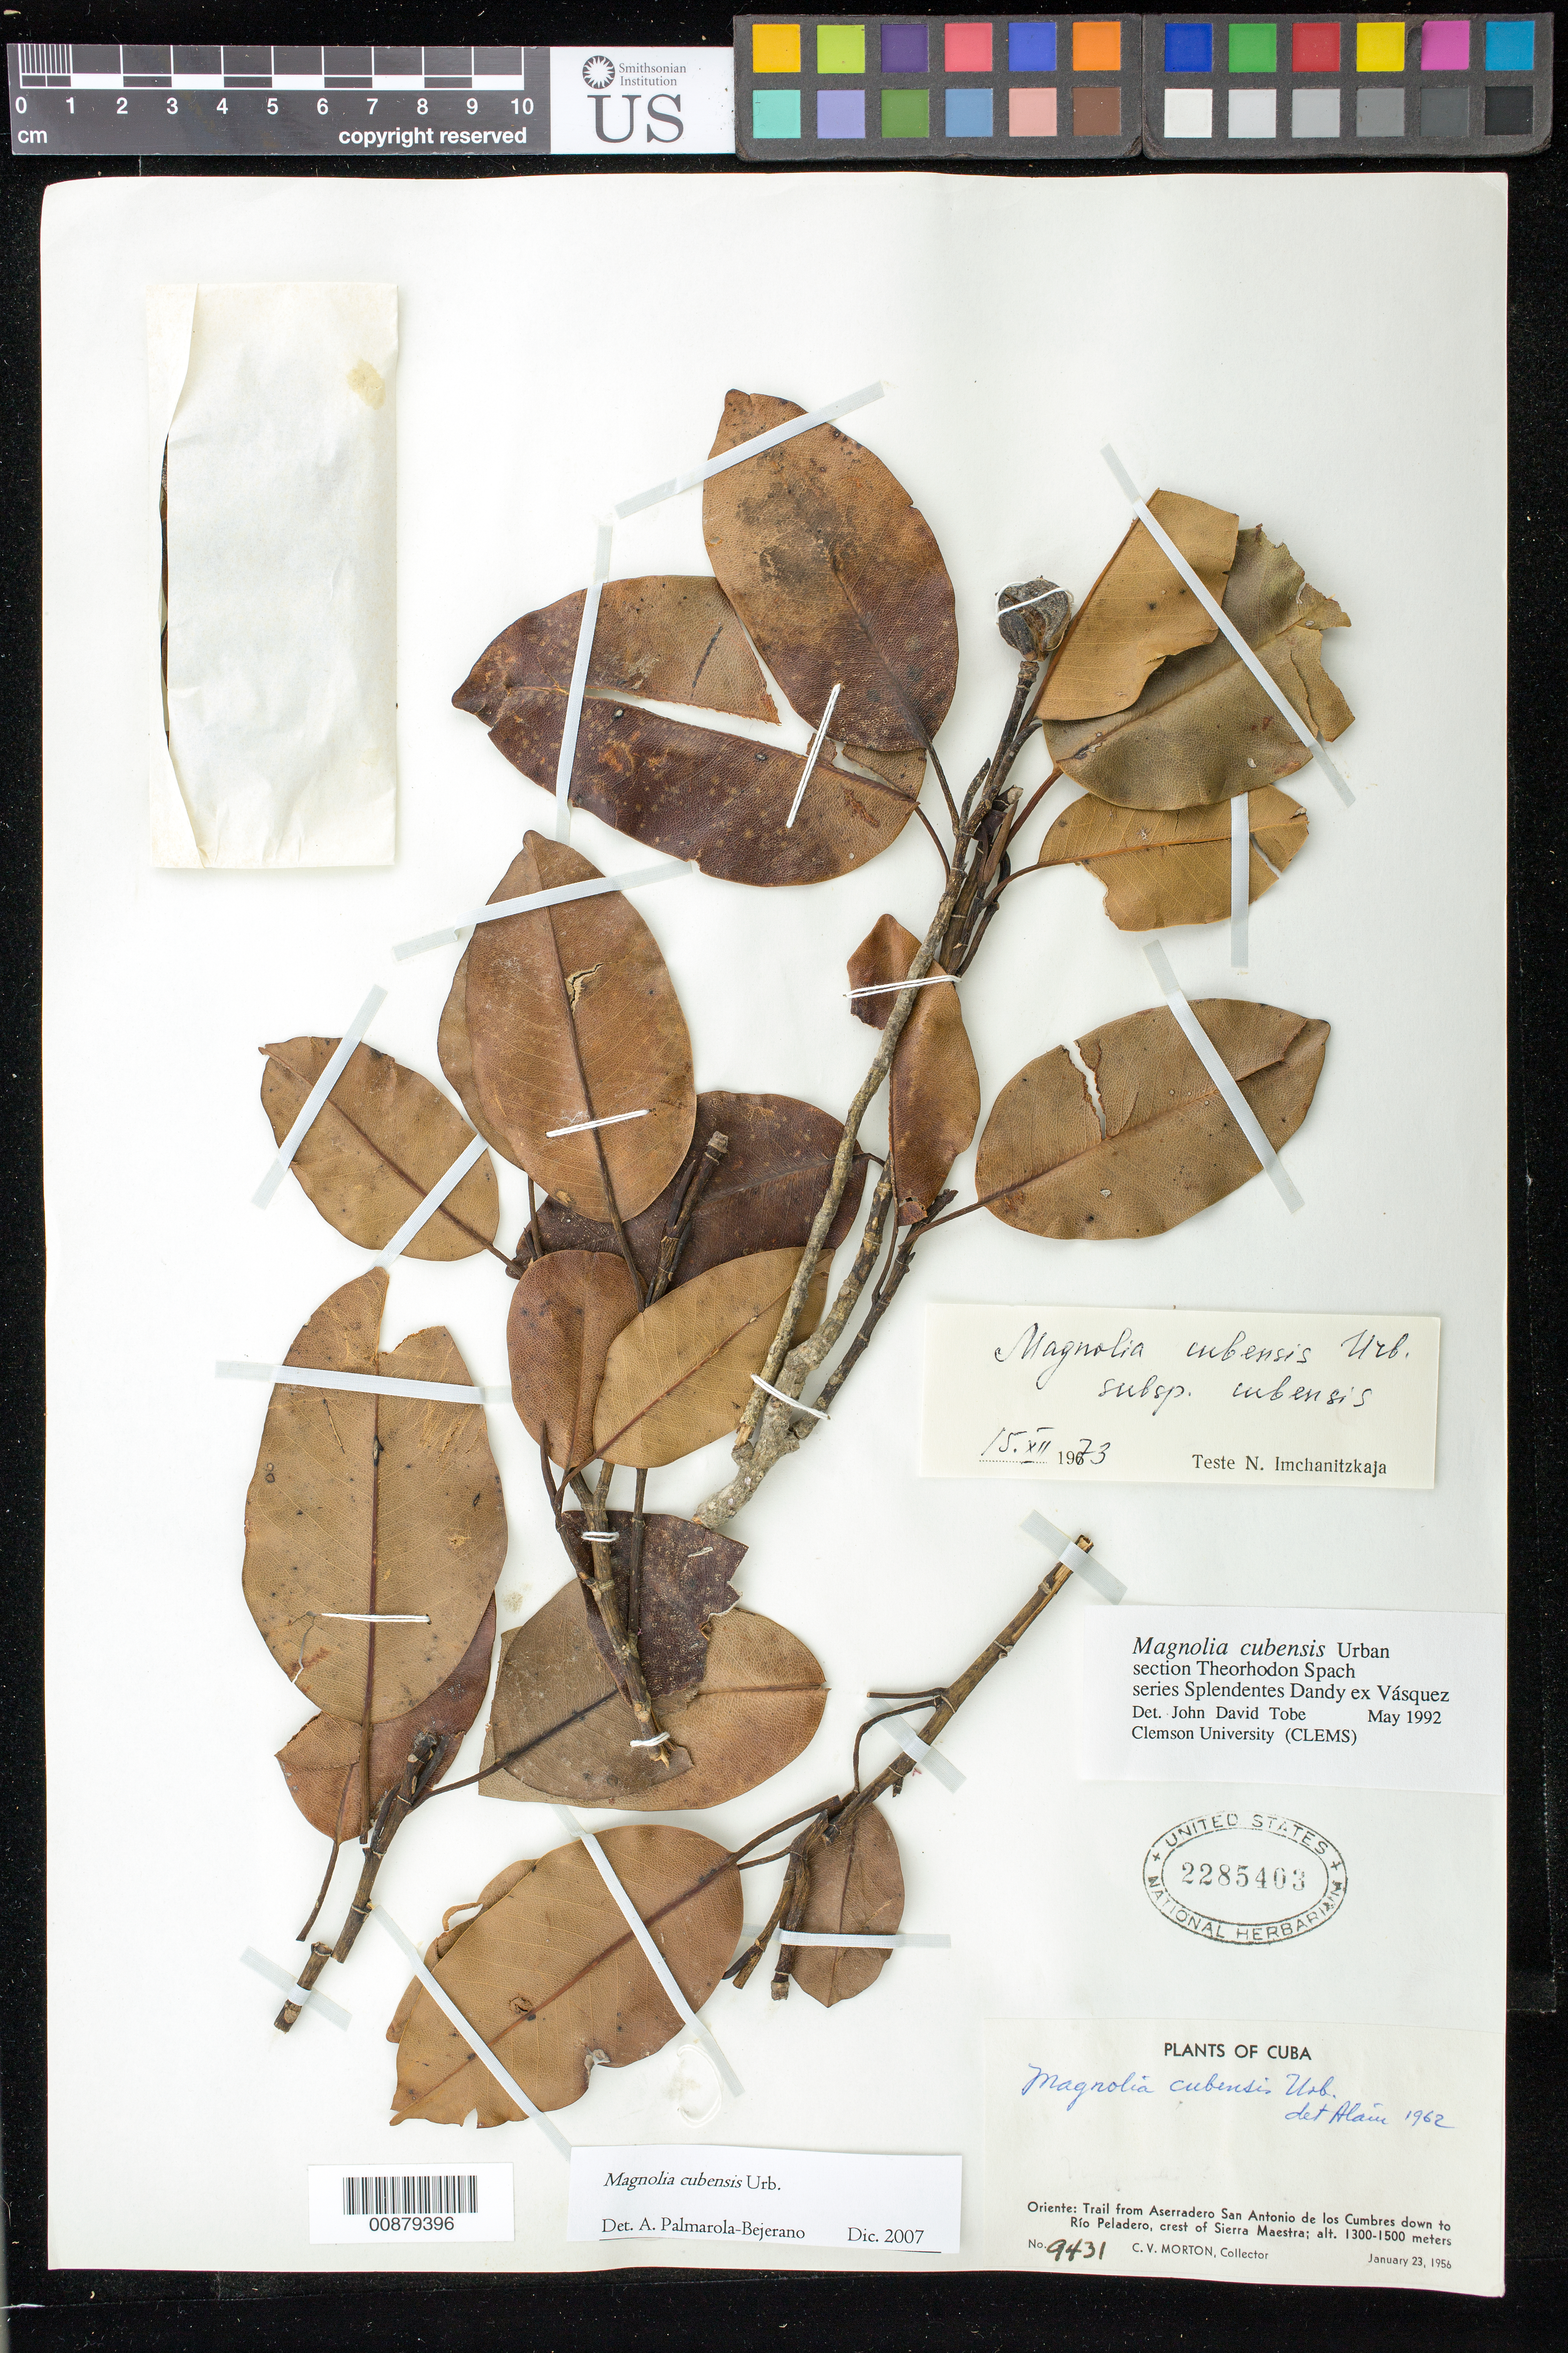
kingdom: Plantae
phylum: Tracheophyta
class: Magnoliopsida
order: Magnoliales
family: Magnoliaceae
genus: Magnolia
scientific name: Magnolia cubensis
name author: Urb.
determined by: Palmarola-Bejerano, A.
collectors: C. V. Morton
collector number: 9431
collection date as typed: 23 Jan 1956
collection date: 1956-01-23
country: Cuba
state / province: Oriente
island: Cuba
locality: Trail from Aserradero San Antonio de las Cumbres down to Río Peladero, crest of the Sierra Maestra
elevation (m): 1300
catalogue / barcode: US 2285403